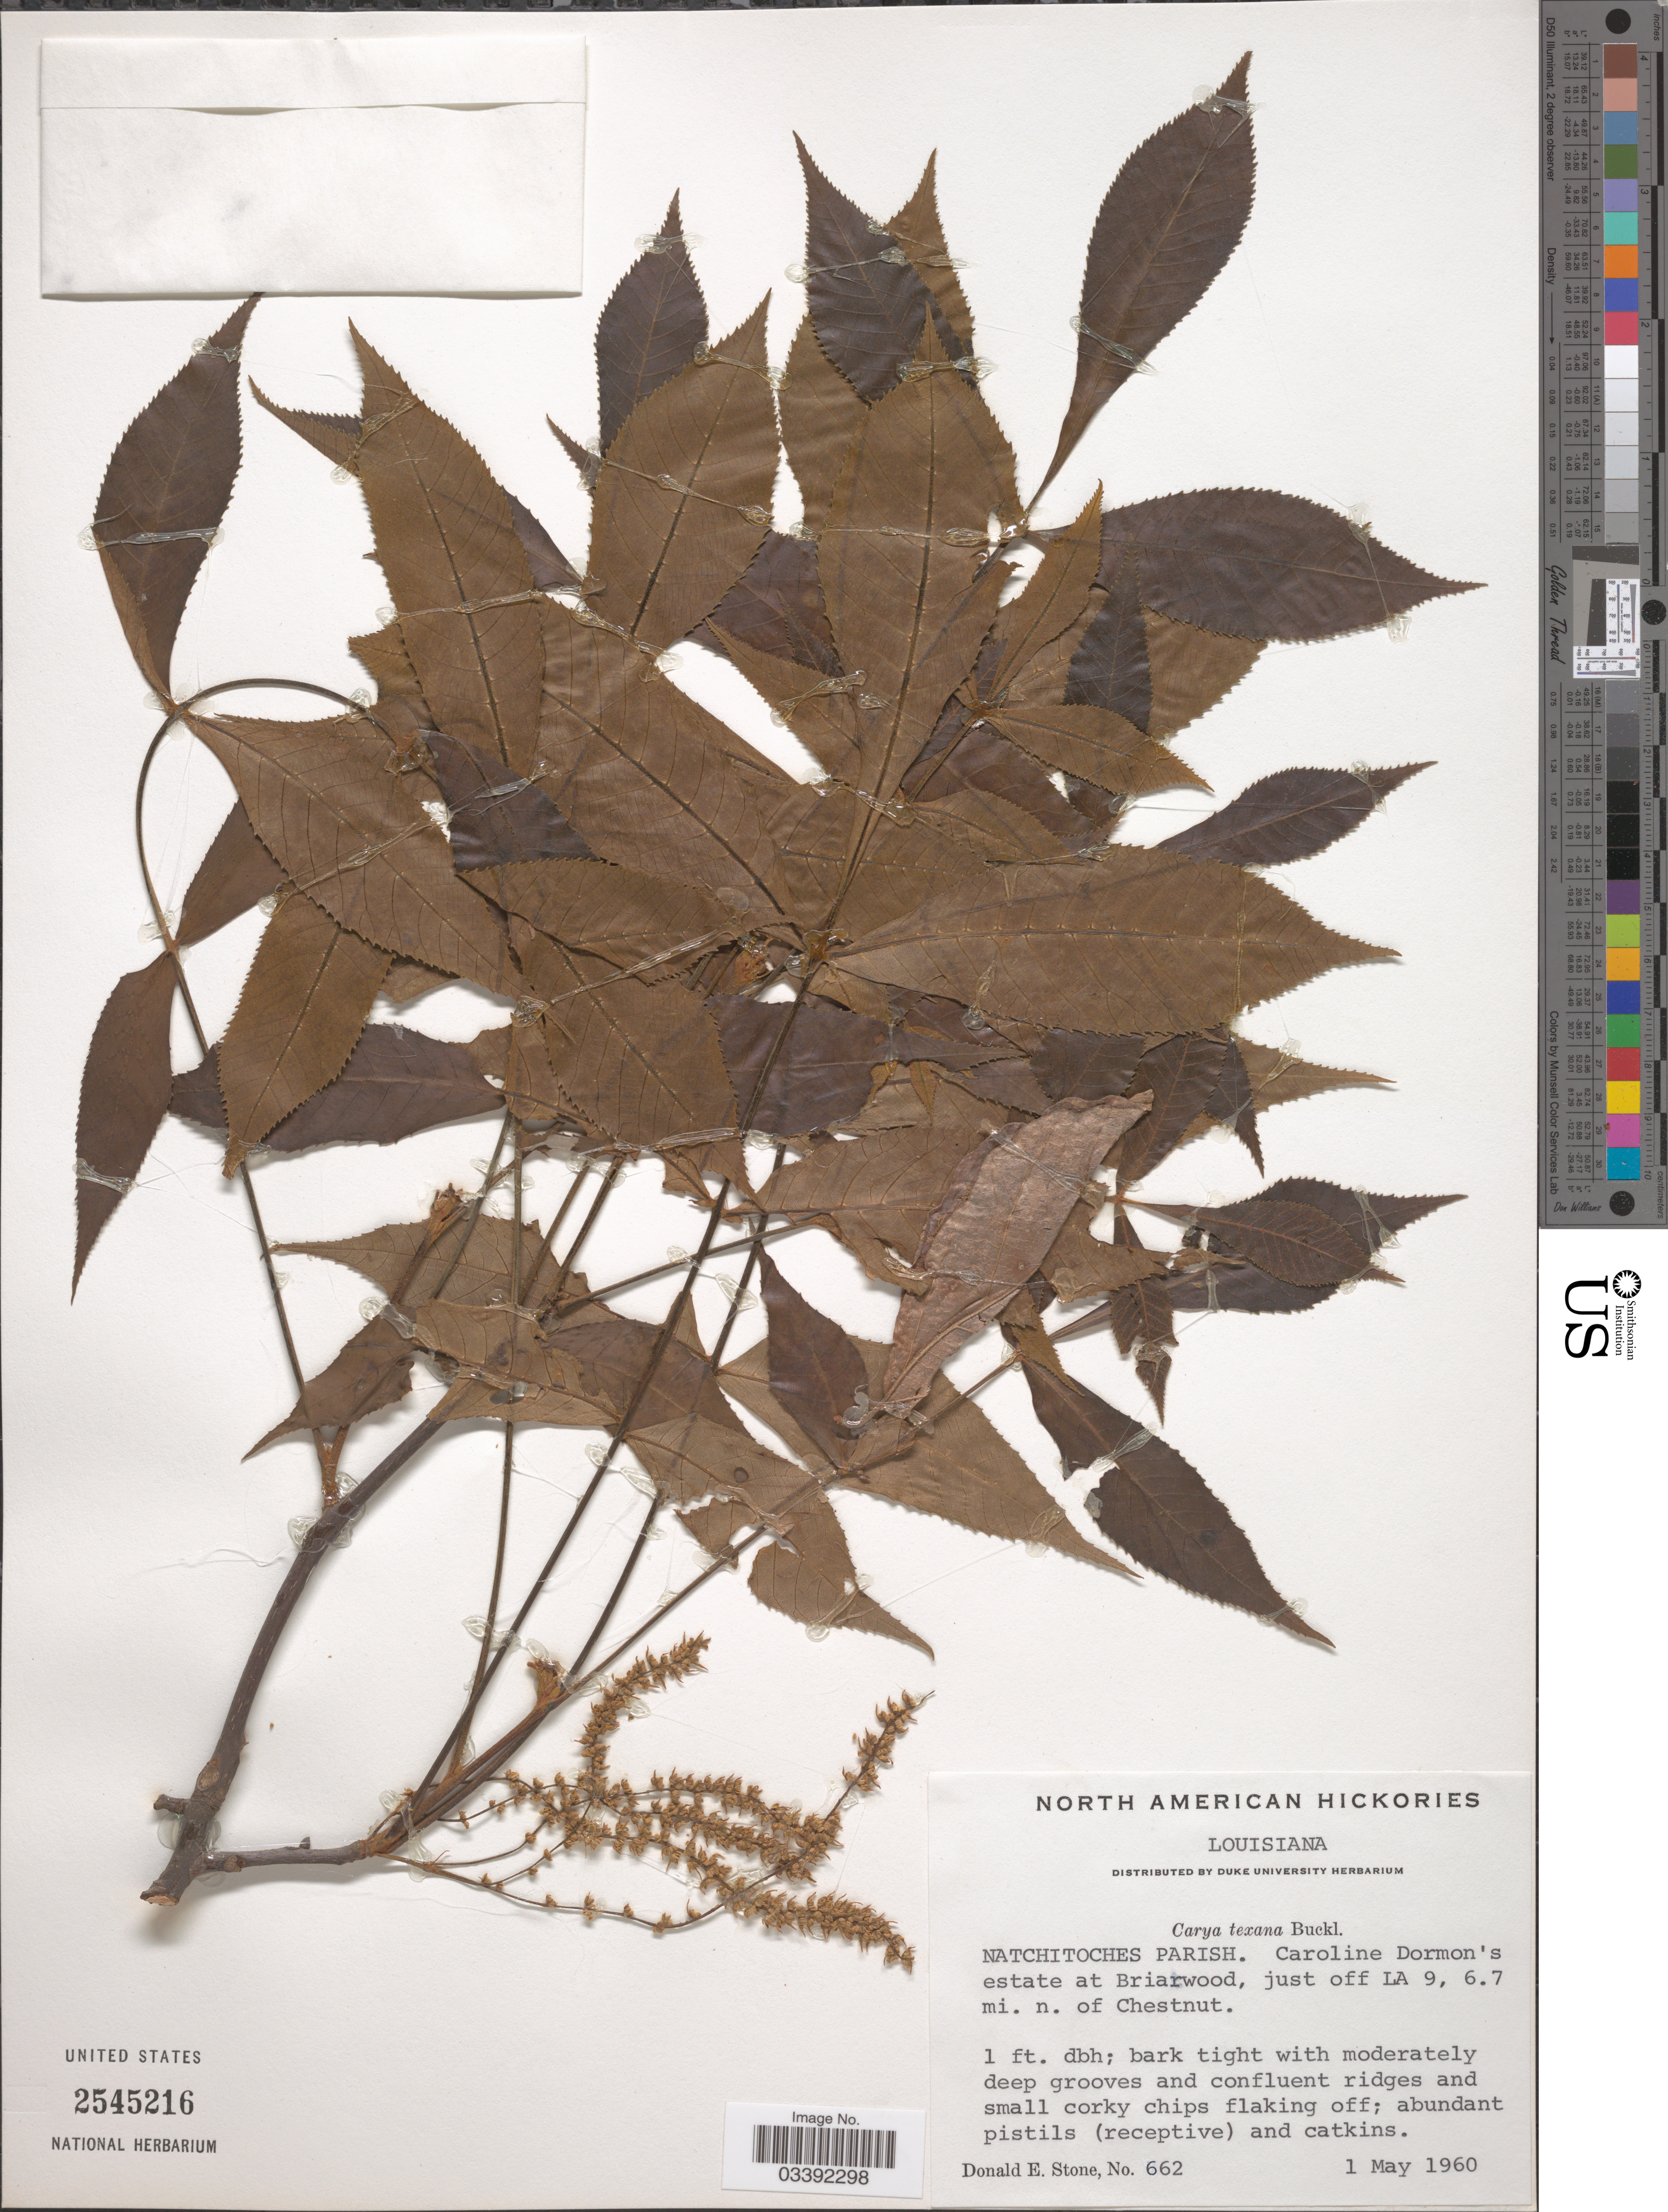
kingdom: Plantae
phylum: Tracheophyta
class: Magnoliopsida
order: Fagales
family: Juglandaceae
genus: Carya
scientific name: Carya texana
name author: Buckley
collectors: D. Stone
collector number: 662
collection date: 1960-05-01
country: United States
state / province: Louisiana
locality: Natchitoches Parish. Caroline Dormon's estate at Briarwood, just off LA 9, 6.7 mi. n. of Chestnut.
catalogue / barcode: US 2545216